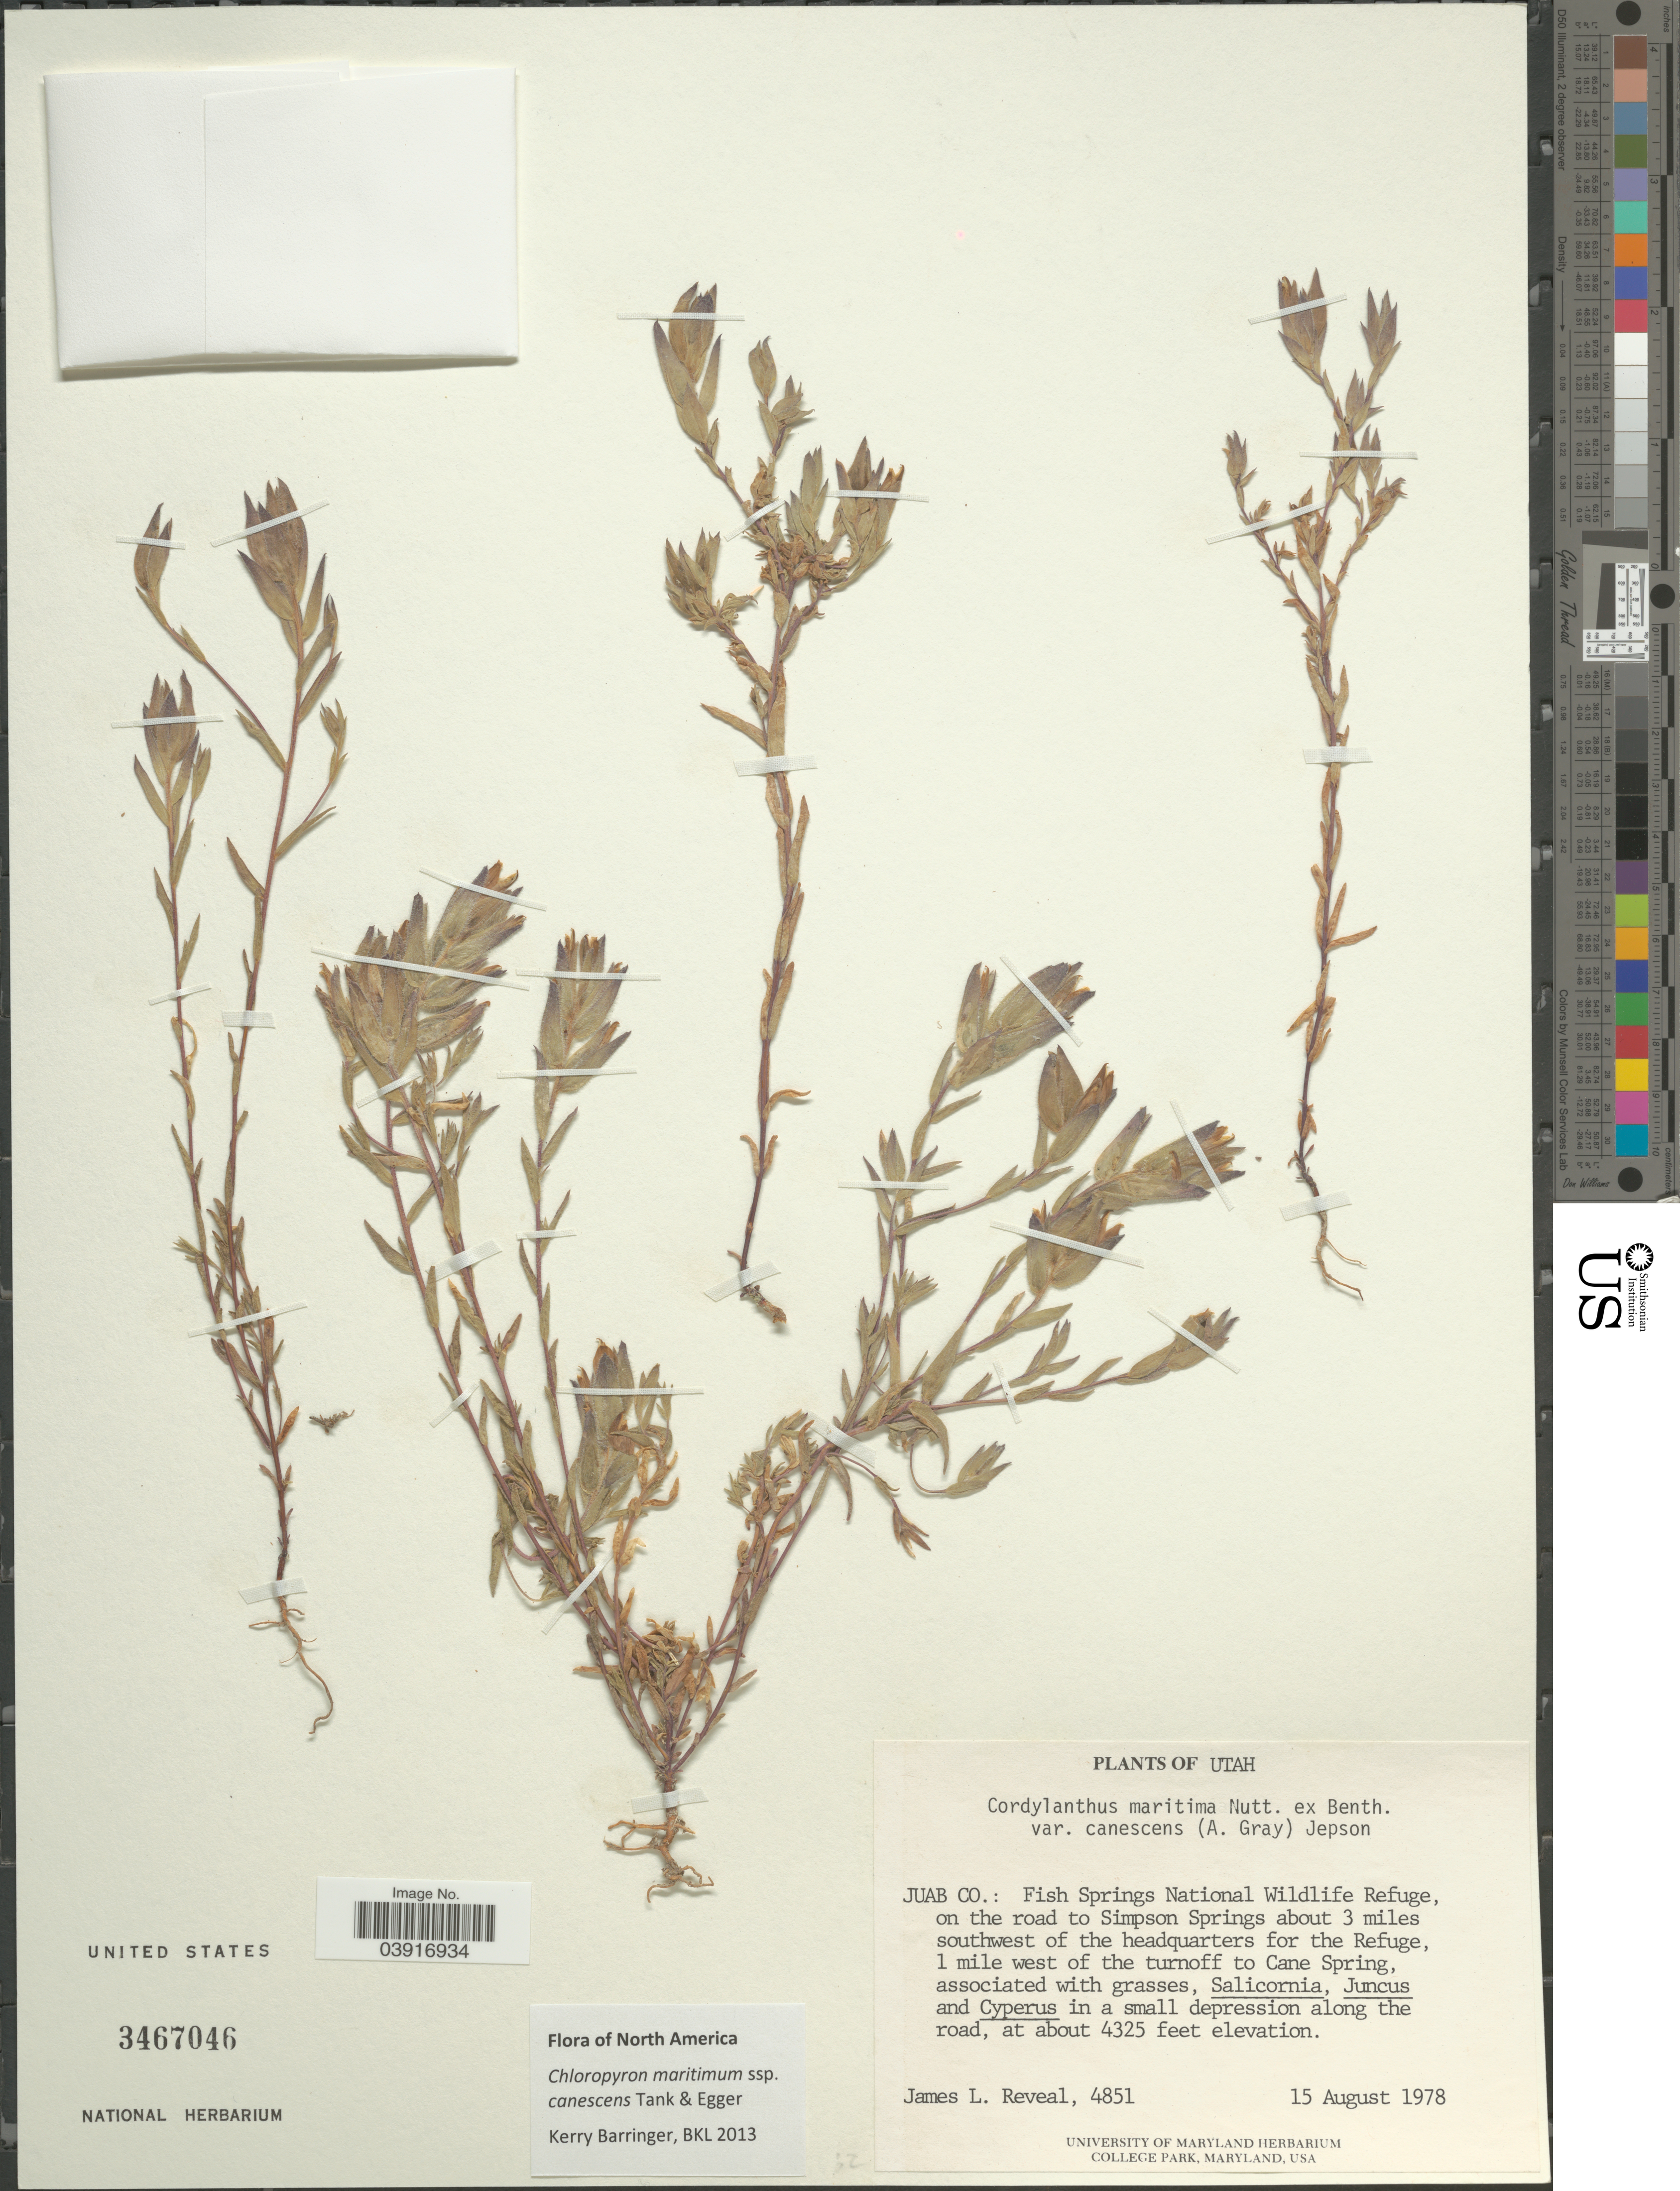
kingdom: Plantae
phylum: Tracheophyta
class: Magnoliopsida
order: Lamiales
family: Orobanchaceae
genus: Chloropyron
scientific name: Chloropyron maritimum subsp. canescens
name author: (A. Gray) Tank & J.M. Egger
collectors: J. L. Reveal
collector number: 4851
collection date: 1978-08-15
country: United States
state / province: Utah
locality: Juab Co.: Fish Springs National Wildlife Refuge, on the road to Simpson Springs about 3 miles southwest of the headquarters for the Refuge, 1 mile west of the turnoff to Cane Spring.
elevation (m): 1318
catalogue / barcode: US 3467046